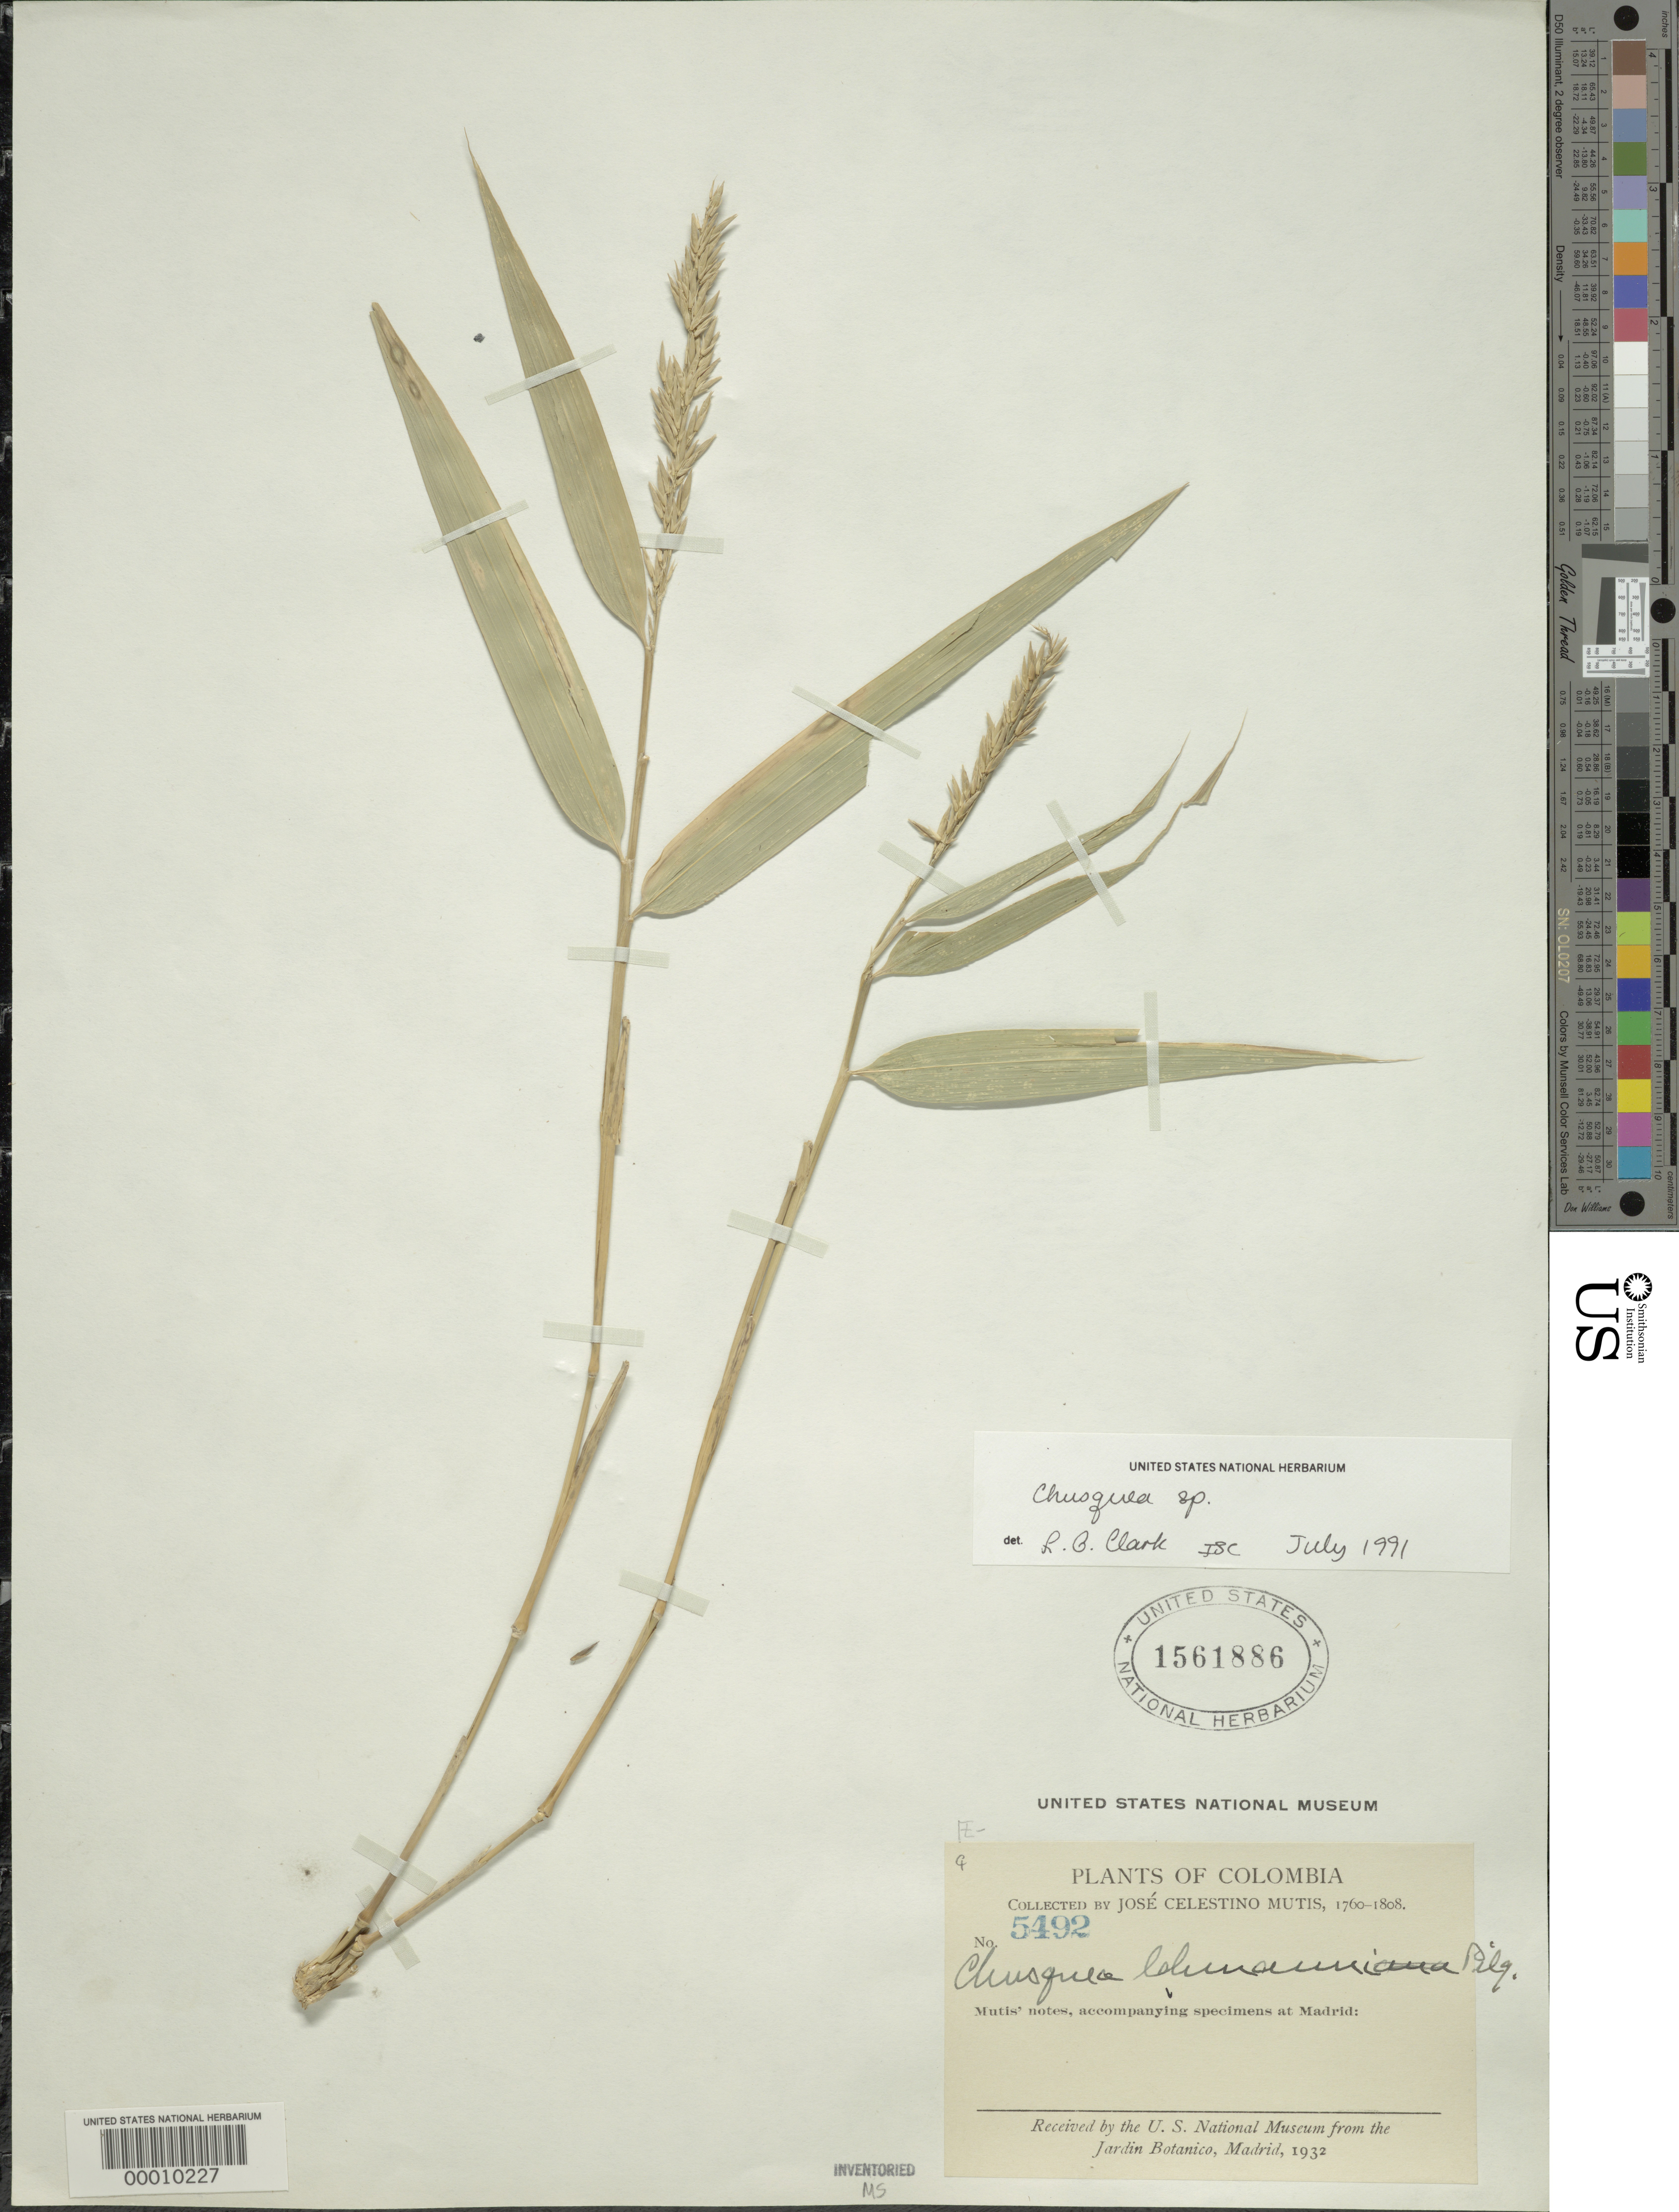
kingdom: Plantae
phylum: Tracheophyta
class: Liliopsida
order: Poales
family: Poaceae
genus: Chusquea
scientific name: Chusquea sp.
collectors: J. C. B. Mutis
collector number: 5492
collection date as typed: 1760 to -- -- 1808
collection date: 1760/1808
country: Colombia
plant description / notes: Mutis' notes accompanying specimens at Madrid; received by the U.S. National Museum from the Jardin Botanico, Madrid, 1932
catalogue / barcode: US 1561886